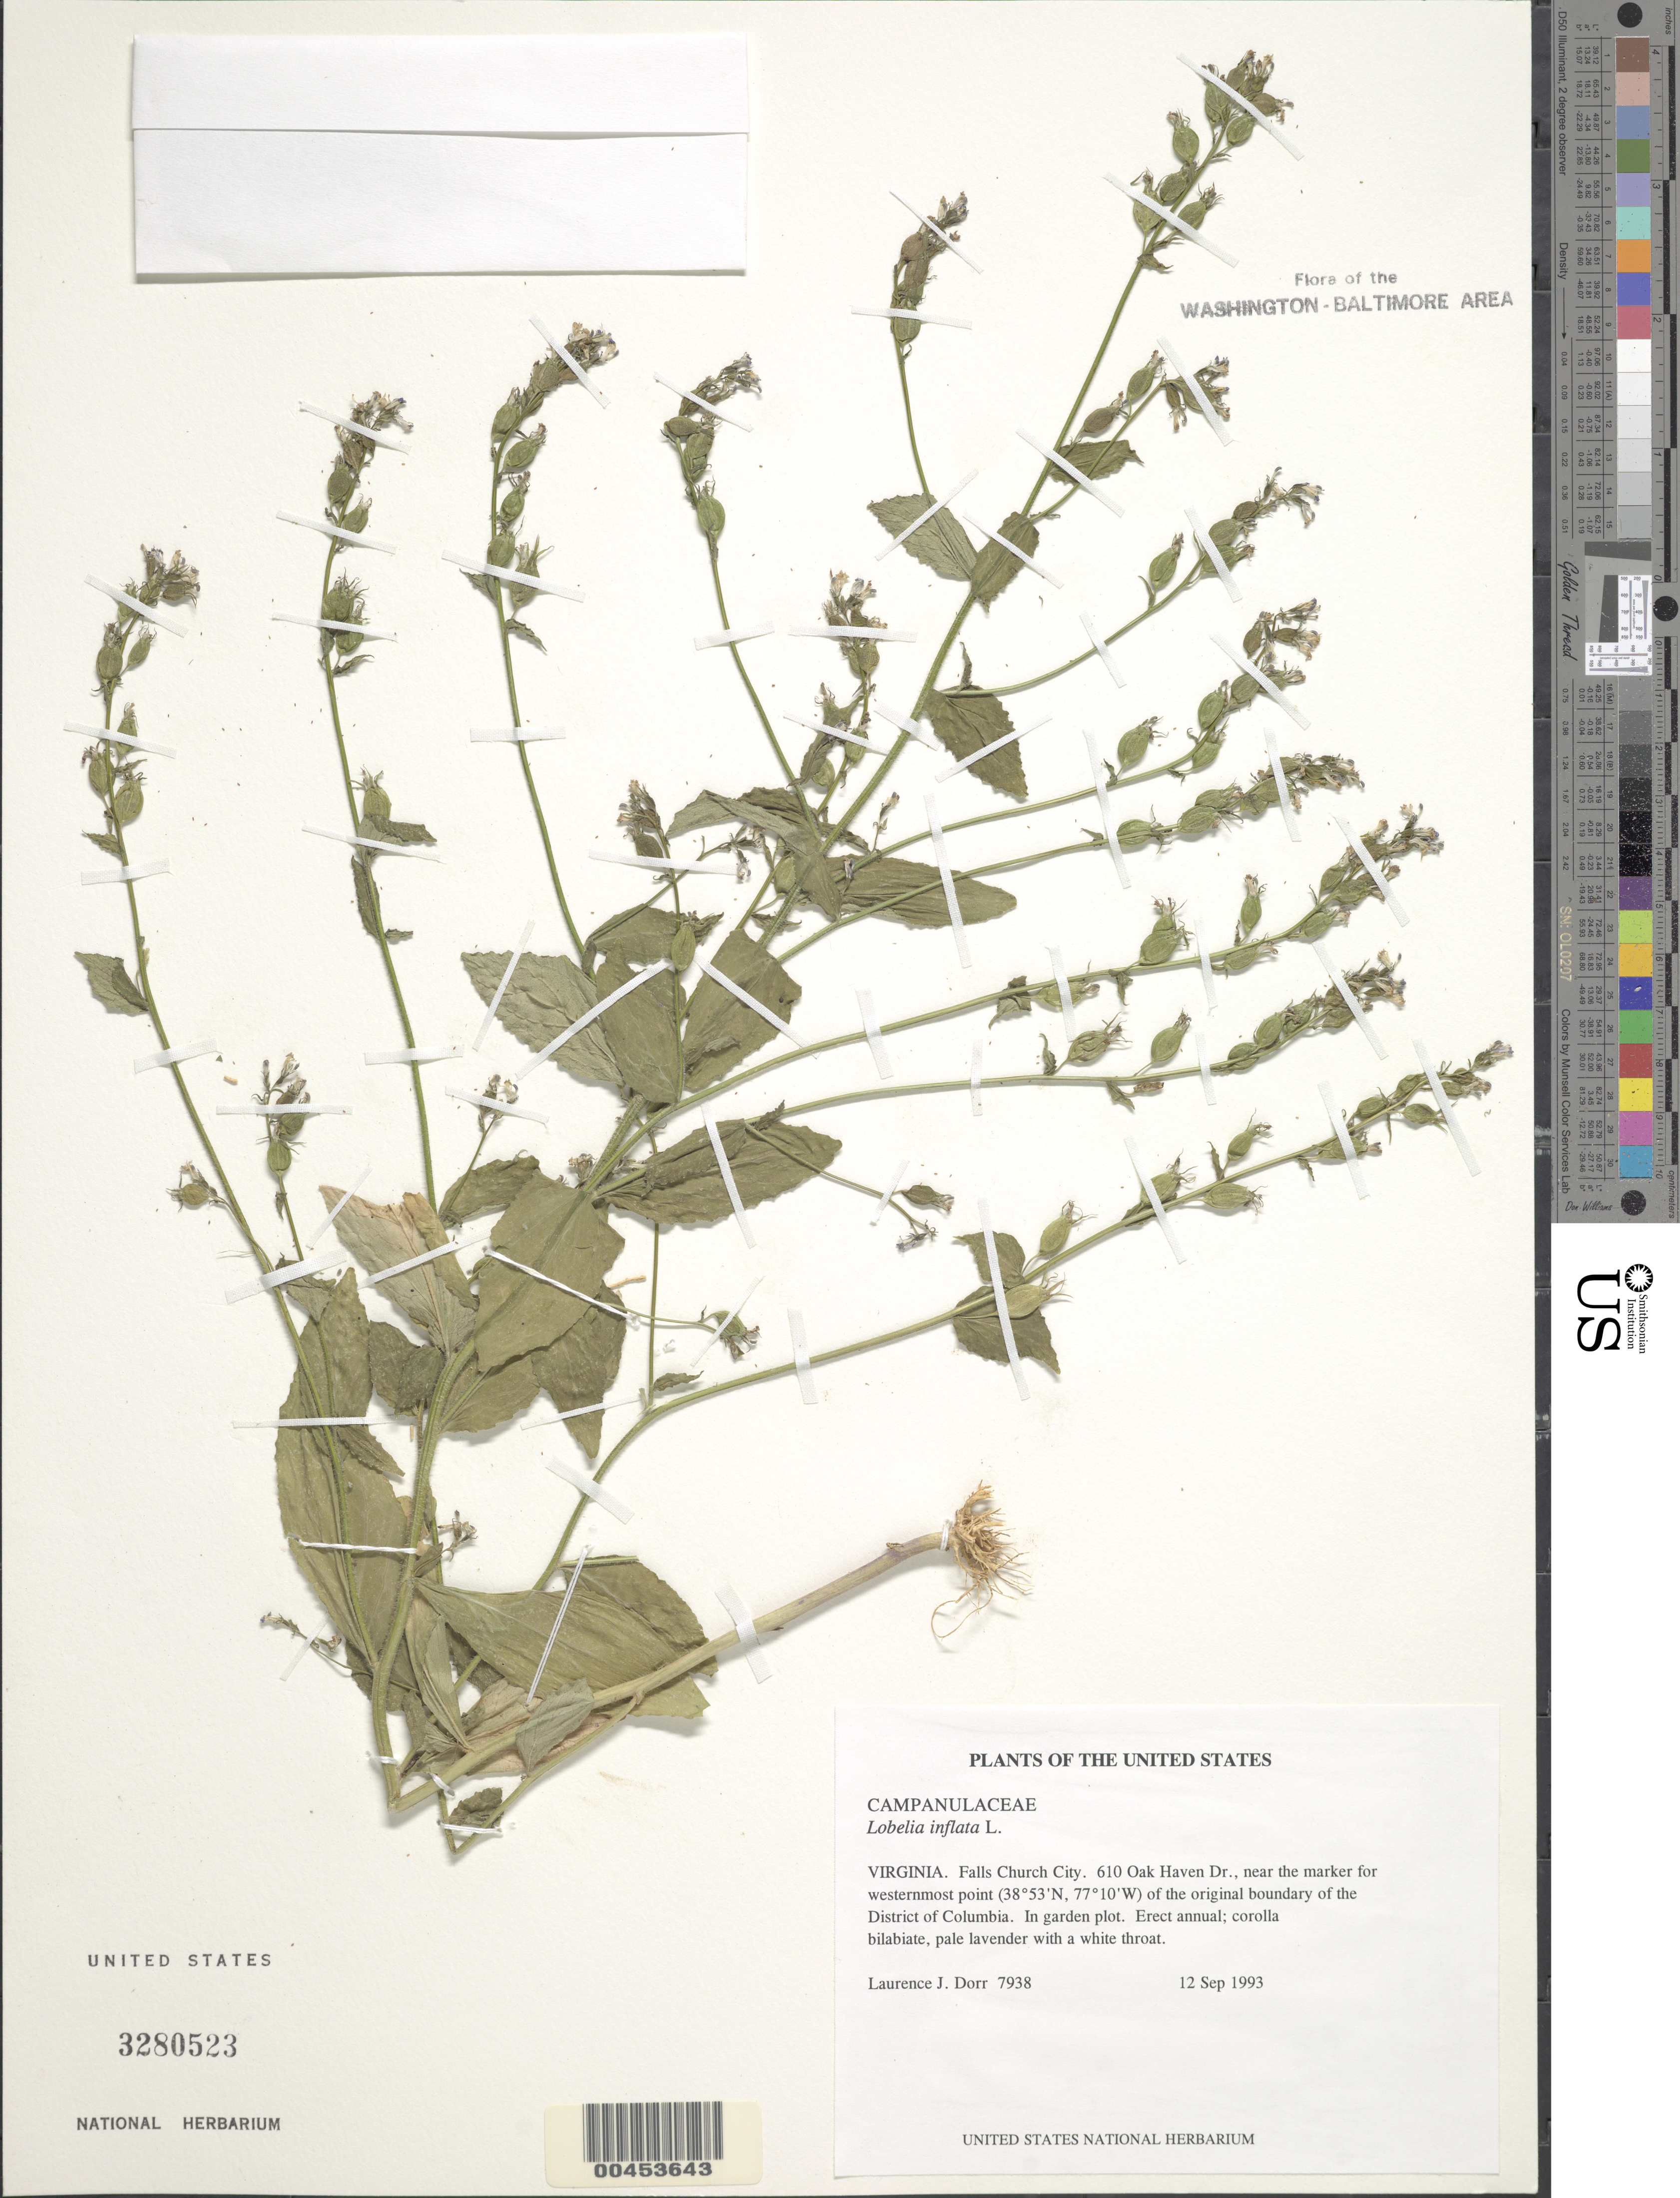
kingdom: Plantae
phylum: Tracheophyta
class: Magnoliopsida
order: Asterales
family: Campanulaceae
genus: Lobelia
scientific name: Lobelia inflata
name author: L.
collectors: L. J. Dorr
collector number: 7938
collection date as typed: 12 Sep 1993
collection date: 1993-09-12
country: United States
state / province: Virginia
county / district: City of Falls Church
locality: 610 Oak Haven Dr., near the marker for westernmost point of the original boundary of the District of Columbia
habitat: In garden plot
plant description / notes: Common name: Indian Tobacco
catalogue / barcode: US 3280523